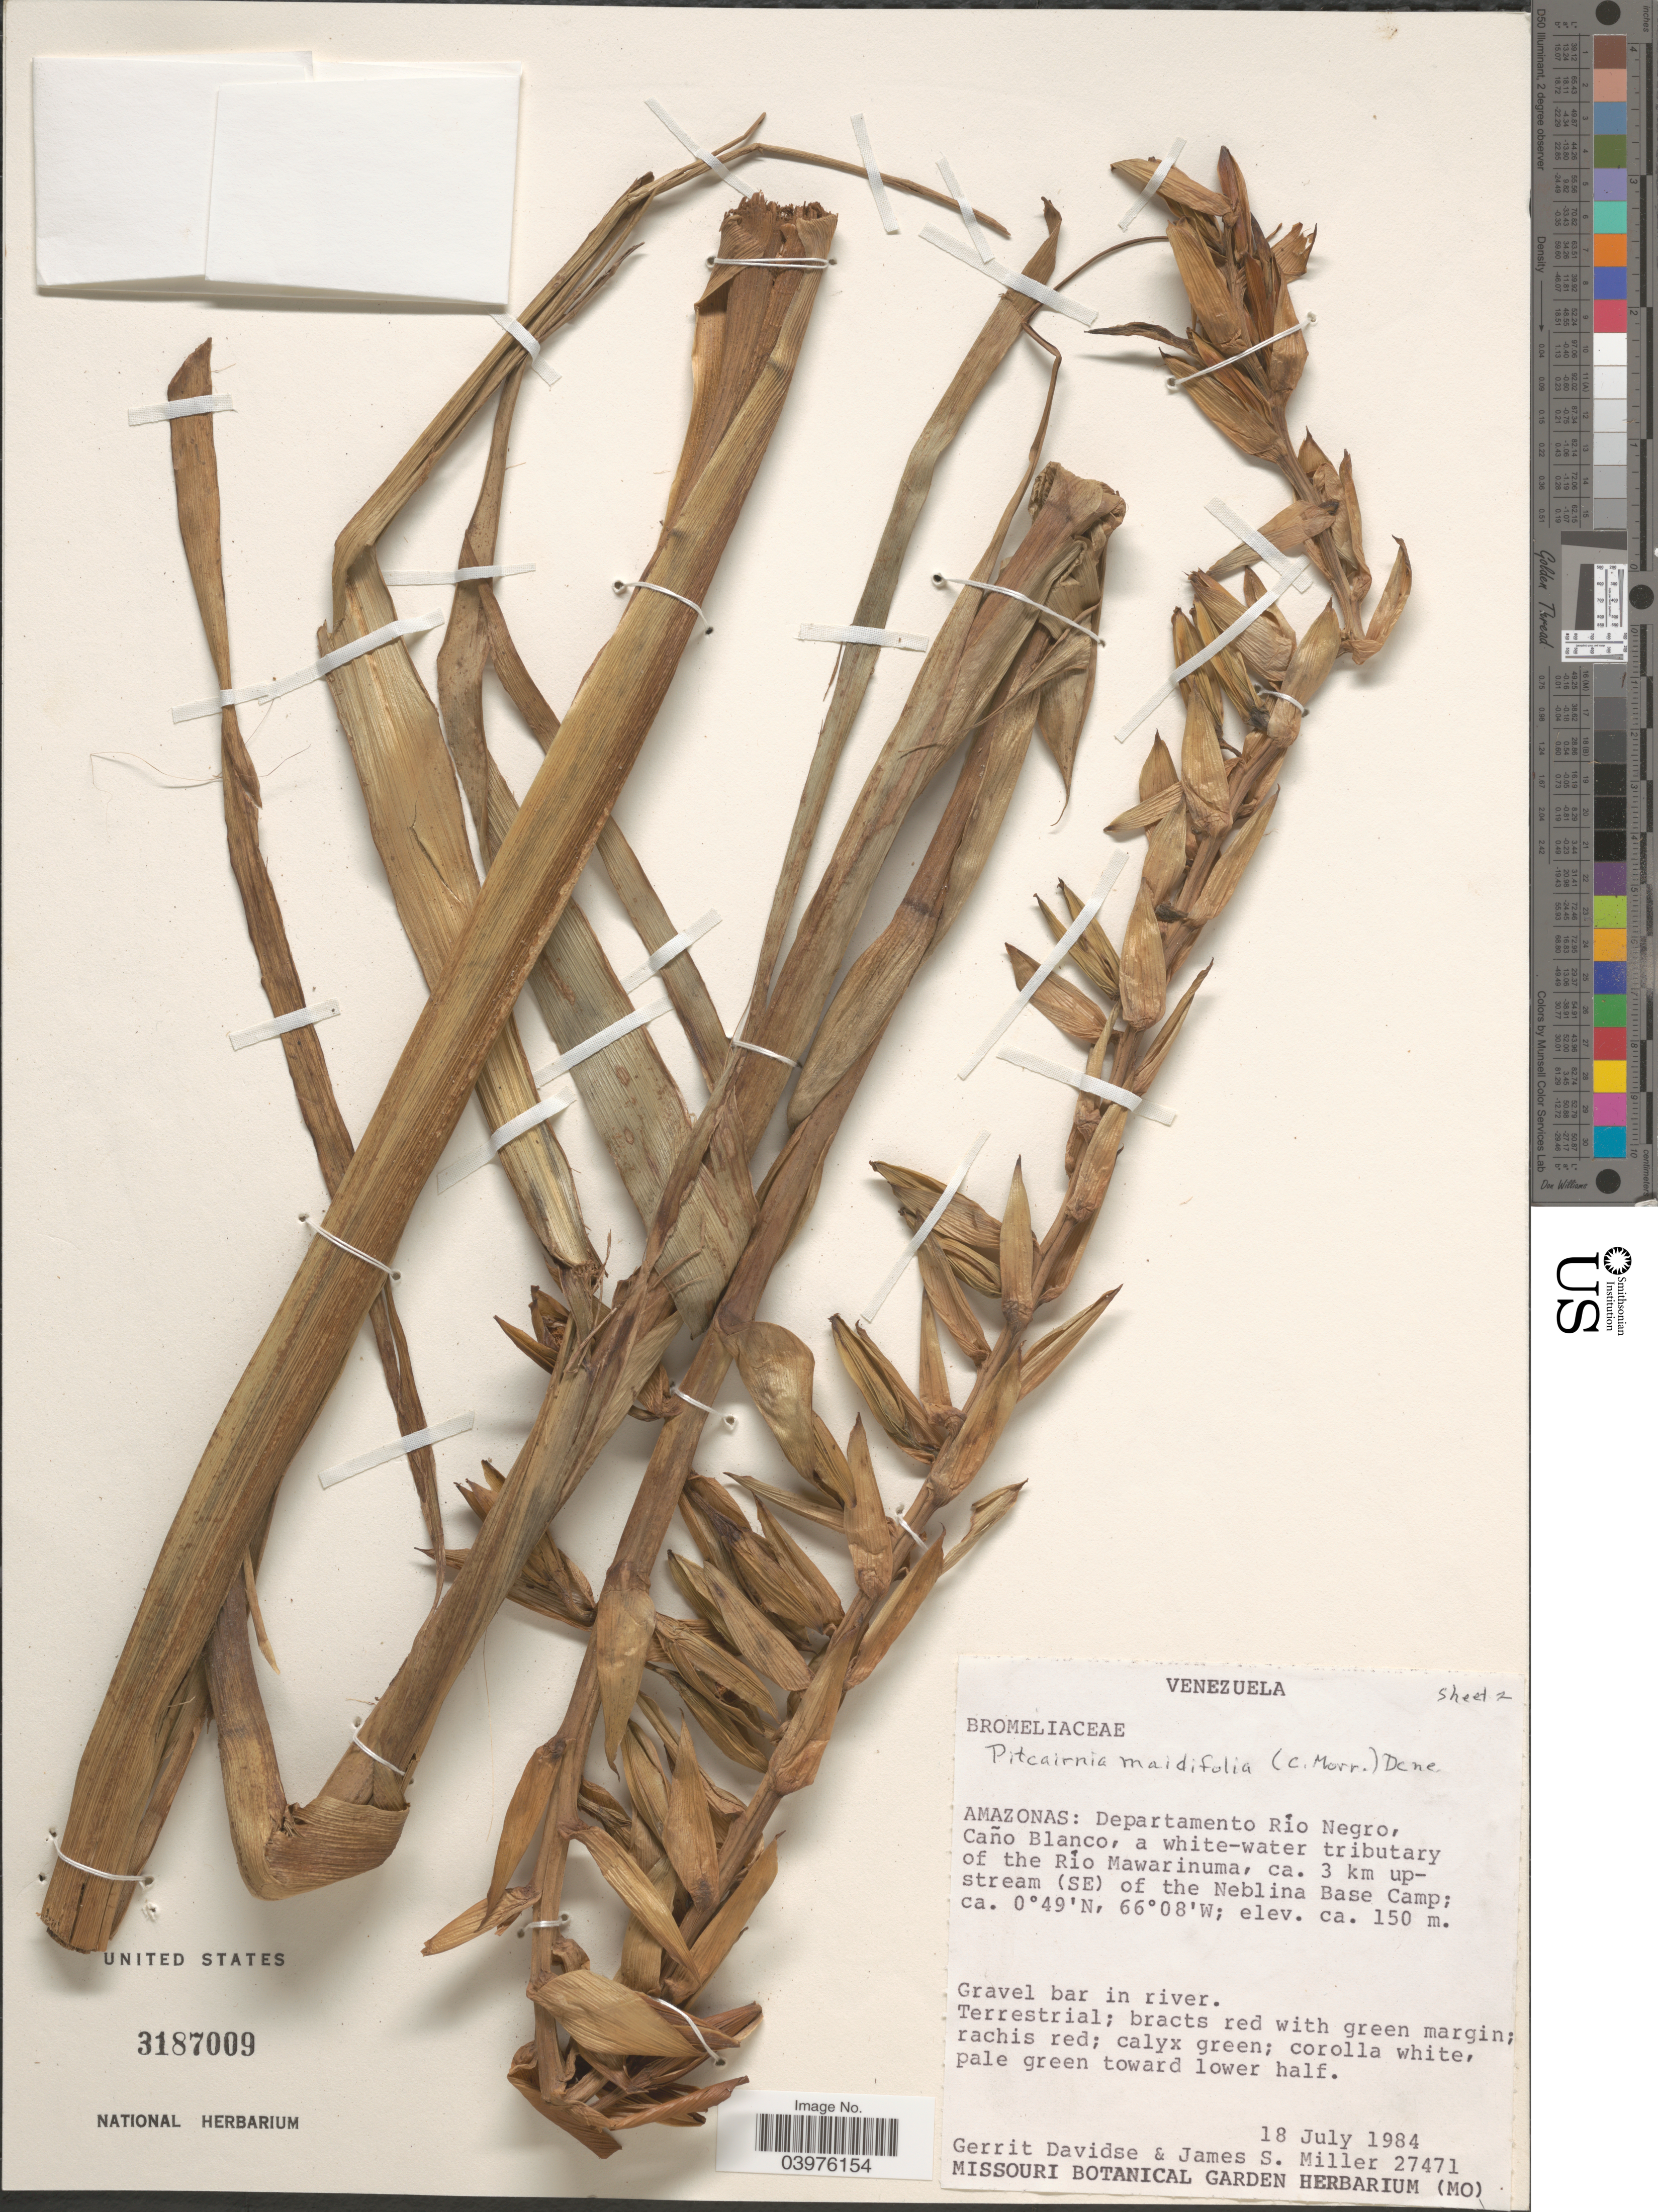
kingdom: Plantae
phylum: Tracheophyta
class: Liliopsida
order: Poales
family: Bromeliaceae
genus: Pitcairnia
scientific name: Pitcairnia maidifolia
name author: (C. Morren) Decne. ex Planch.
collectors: G. Davidse & J. S. Miller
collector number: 27471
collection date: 1984-07-18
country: Venezuela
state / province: Amazonas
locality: Departamento Río Negro, Caño Blanco, a white-water tributary of the Río Mawarinuma, ca. 3 km up-stream (SE) of the Neblina Base Camp.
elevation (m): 150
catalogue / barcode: US 3187009